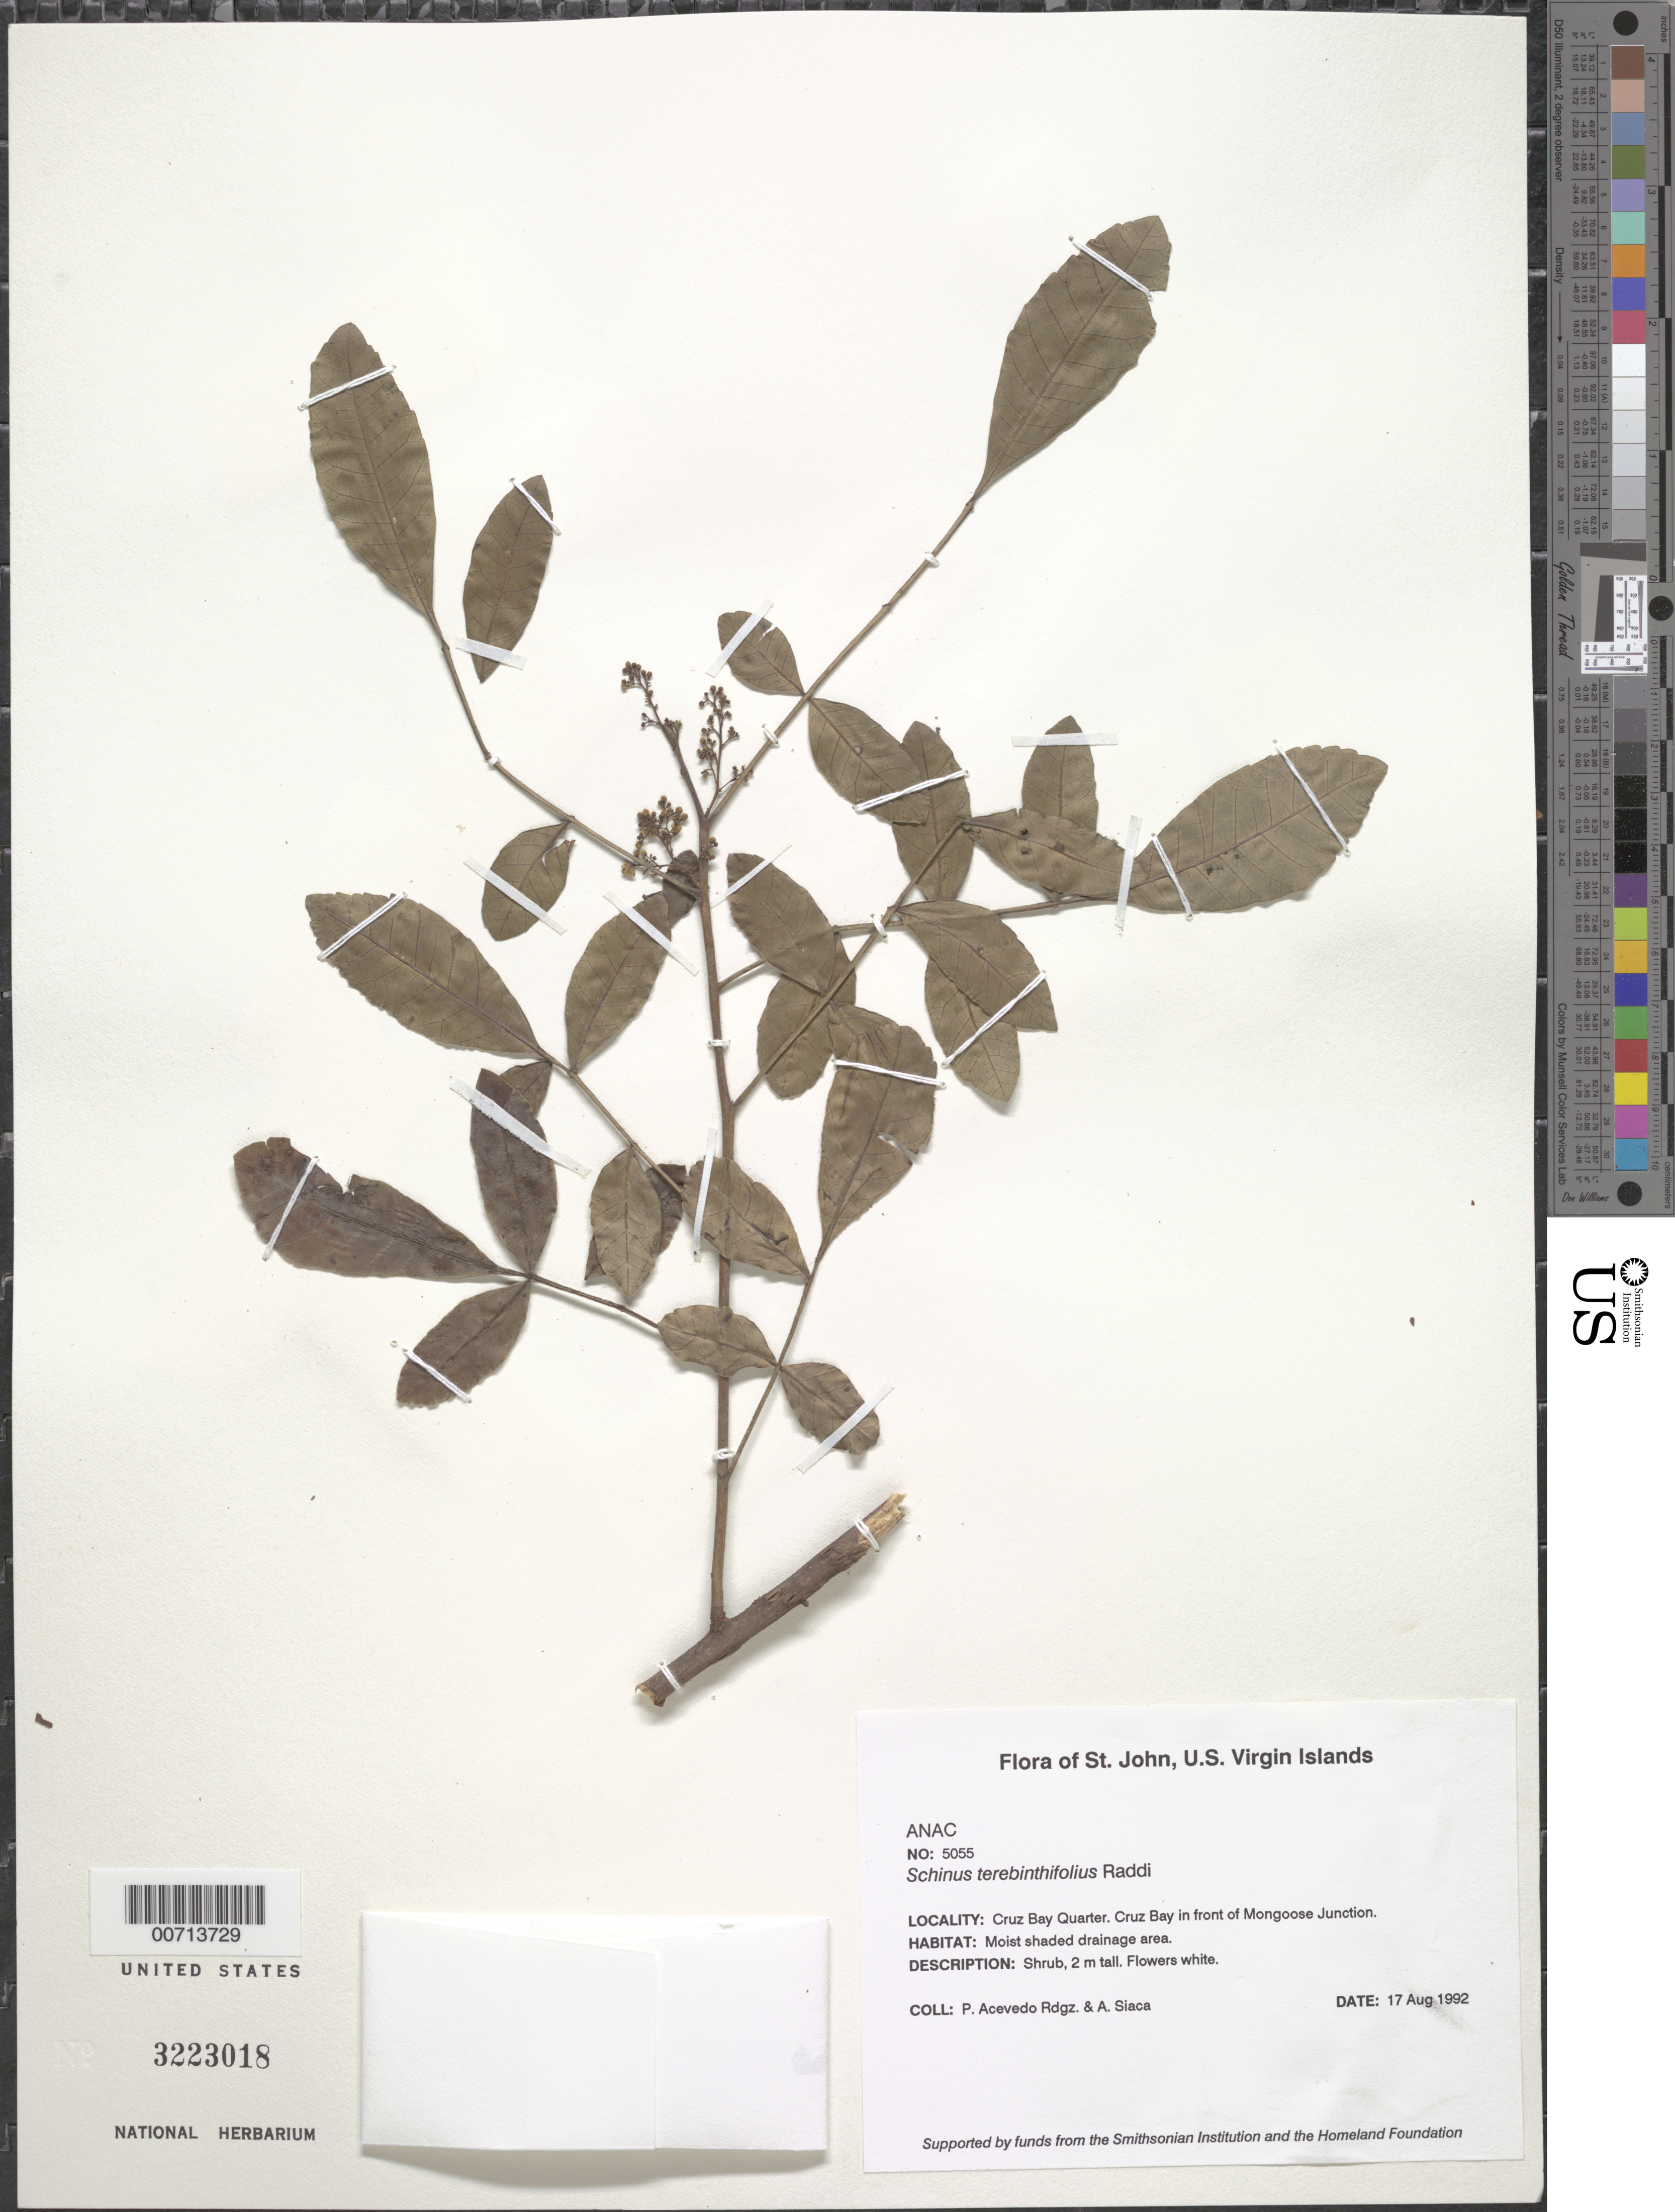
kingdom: Plantae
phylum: Tracheophyta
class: Magnoliopsida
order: Sapindales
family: Anacardiaceae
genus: Schinus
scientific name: Schinus terebinthifolia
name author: Raddi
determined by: Mitchell, J. D.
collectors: P. Acevedo-Rodr. & A. Siaca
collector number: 5055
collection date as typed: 17 Aug 1992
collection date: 1992-08-17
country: U.S. Virgin Islands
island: St. John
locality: Cruz Bay Quarter. Cruz Bay in front of Mongoose Junction.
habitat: Moist shaded drainage area.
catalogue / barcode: US 3223018